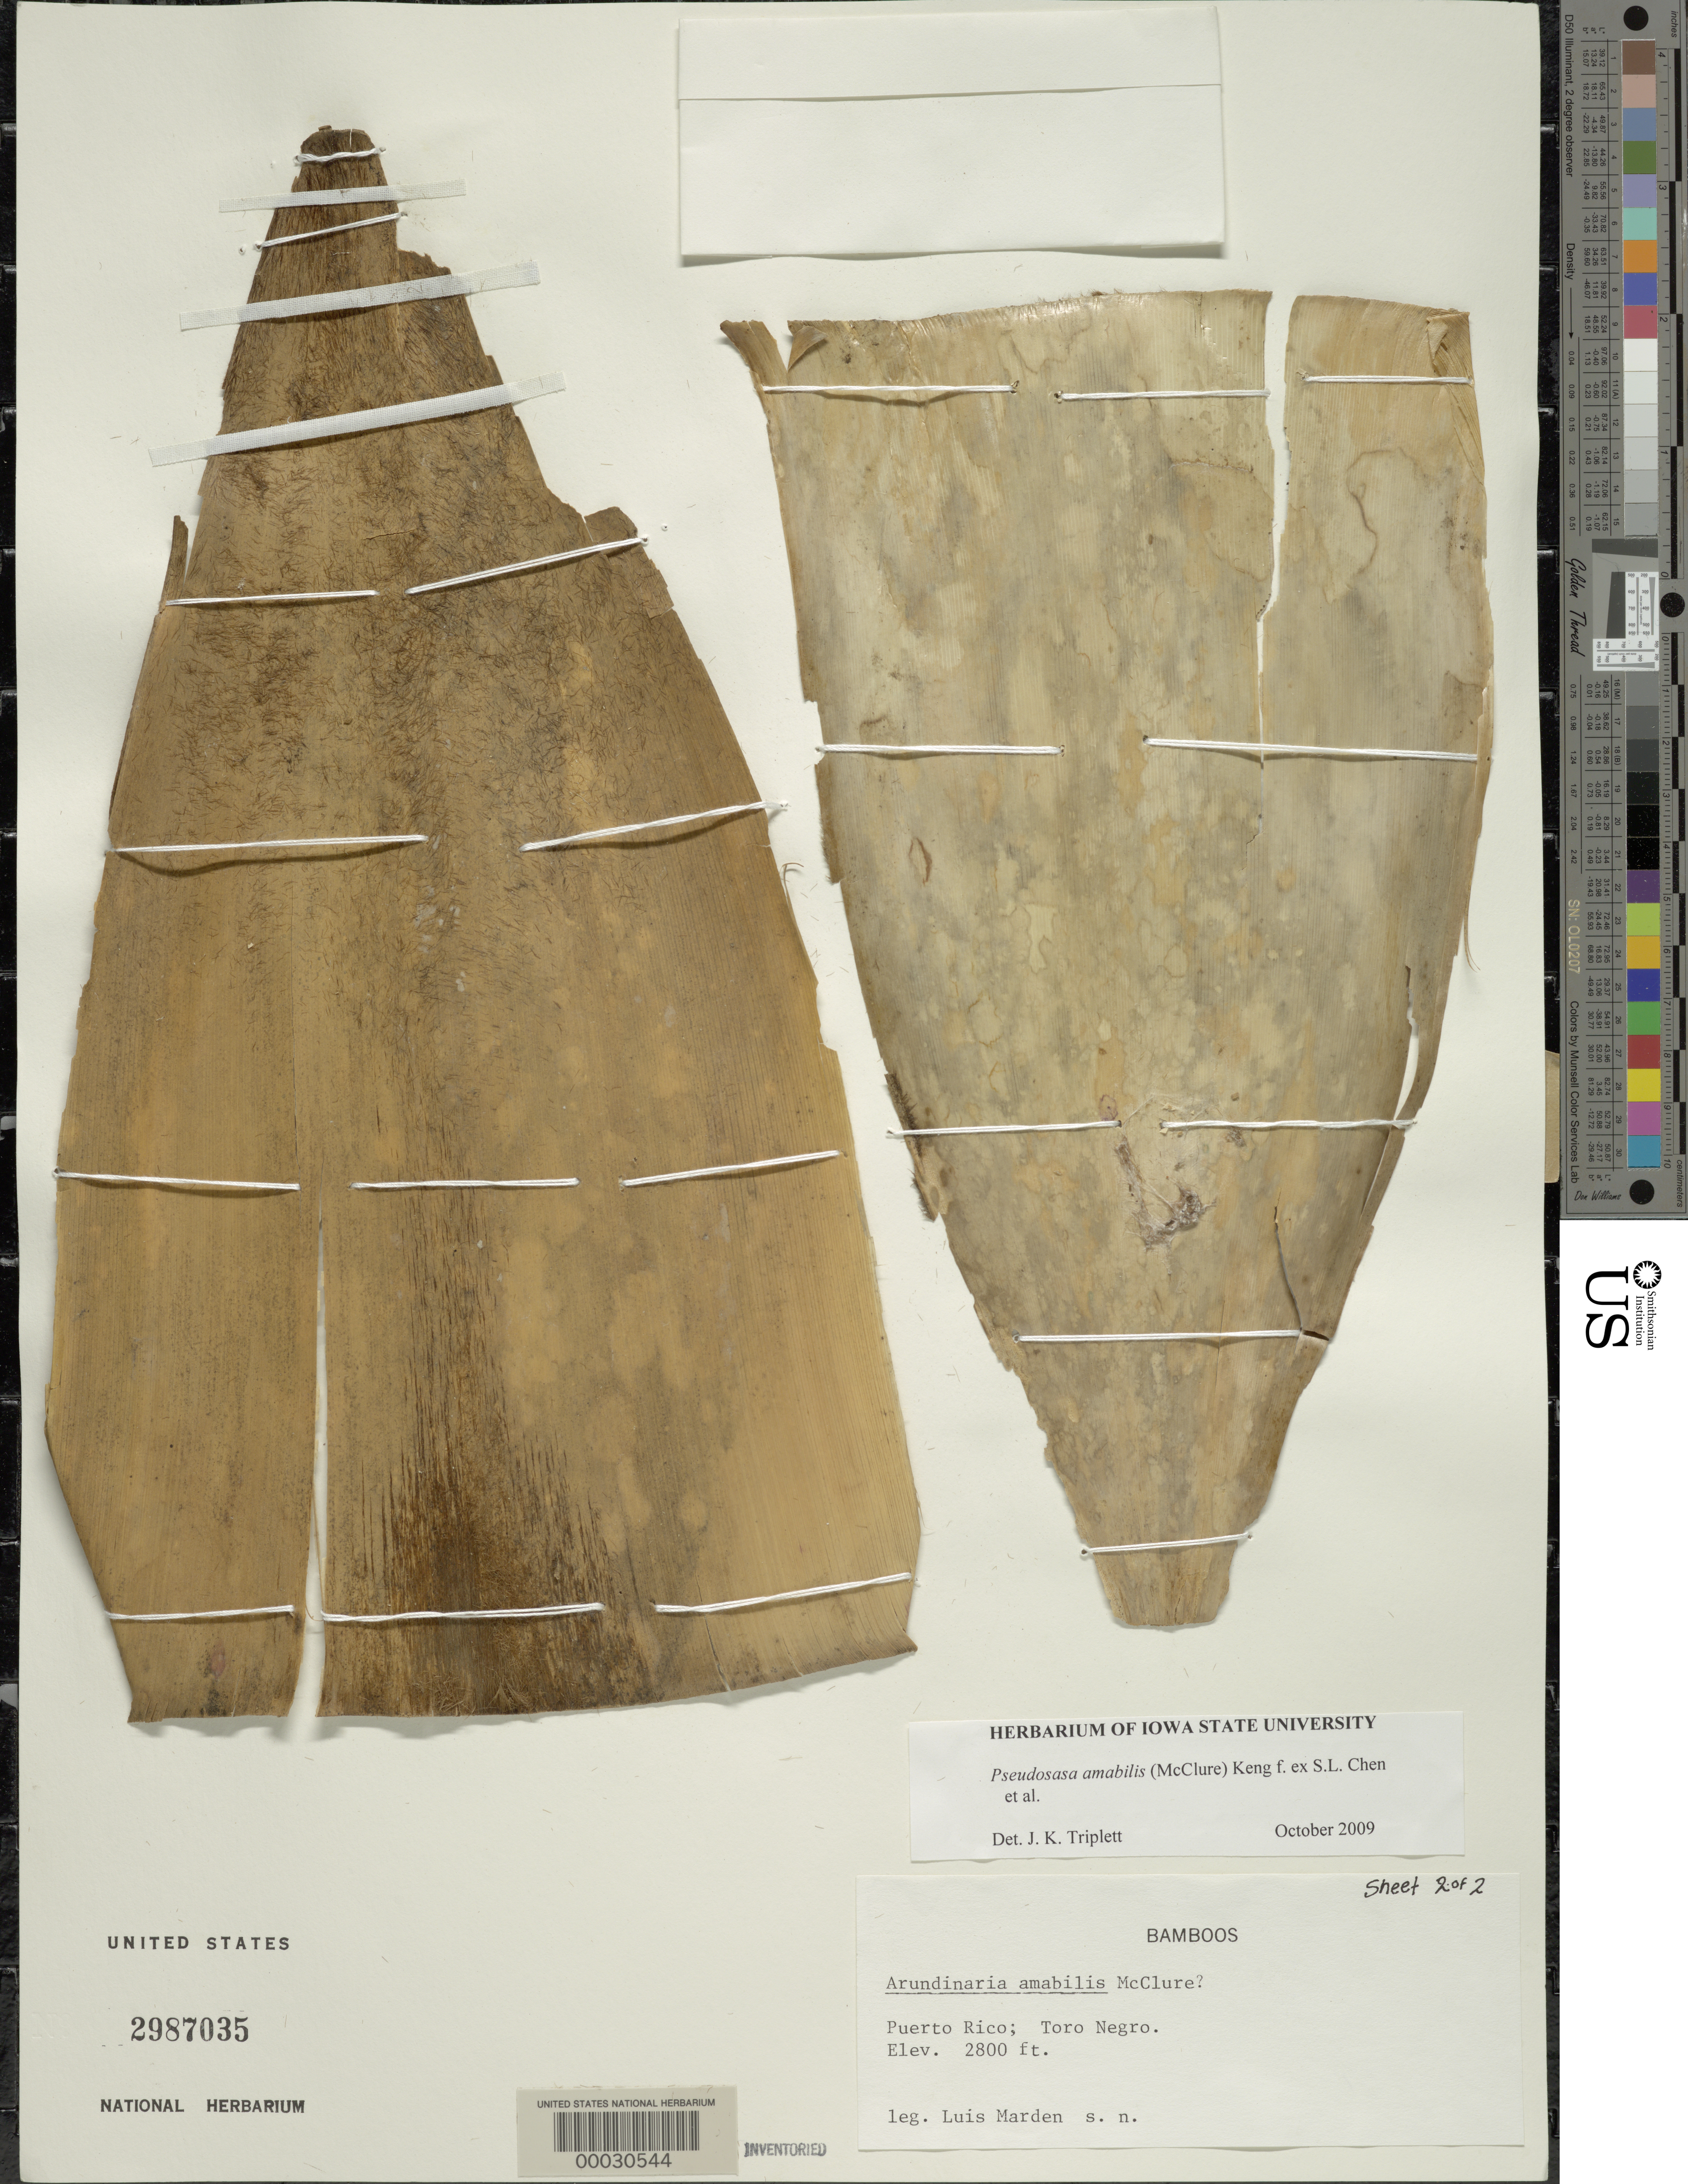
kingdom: Plantae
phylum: Tracheophyta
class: Liliopsida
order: Poales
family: Poaceae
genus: Pseudosasa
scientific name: Pseudosasa amabilis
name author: (McClure) Keng f.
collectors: L. Marden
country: Puerto Rico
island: Greater Antilles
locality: Toro Negro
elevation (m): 853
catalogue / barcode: US 2987035